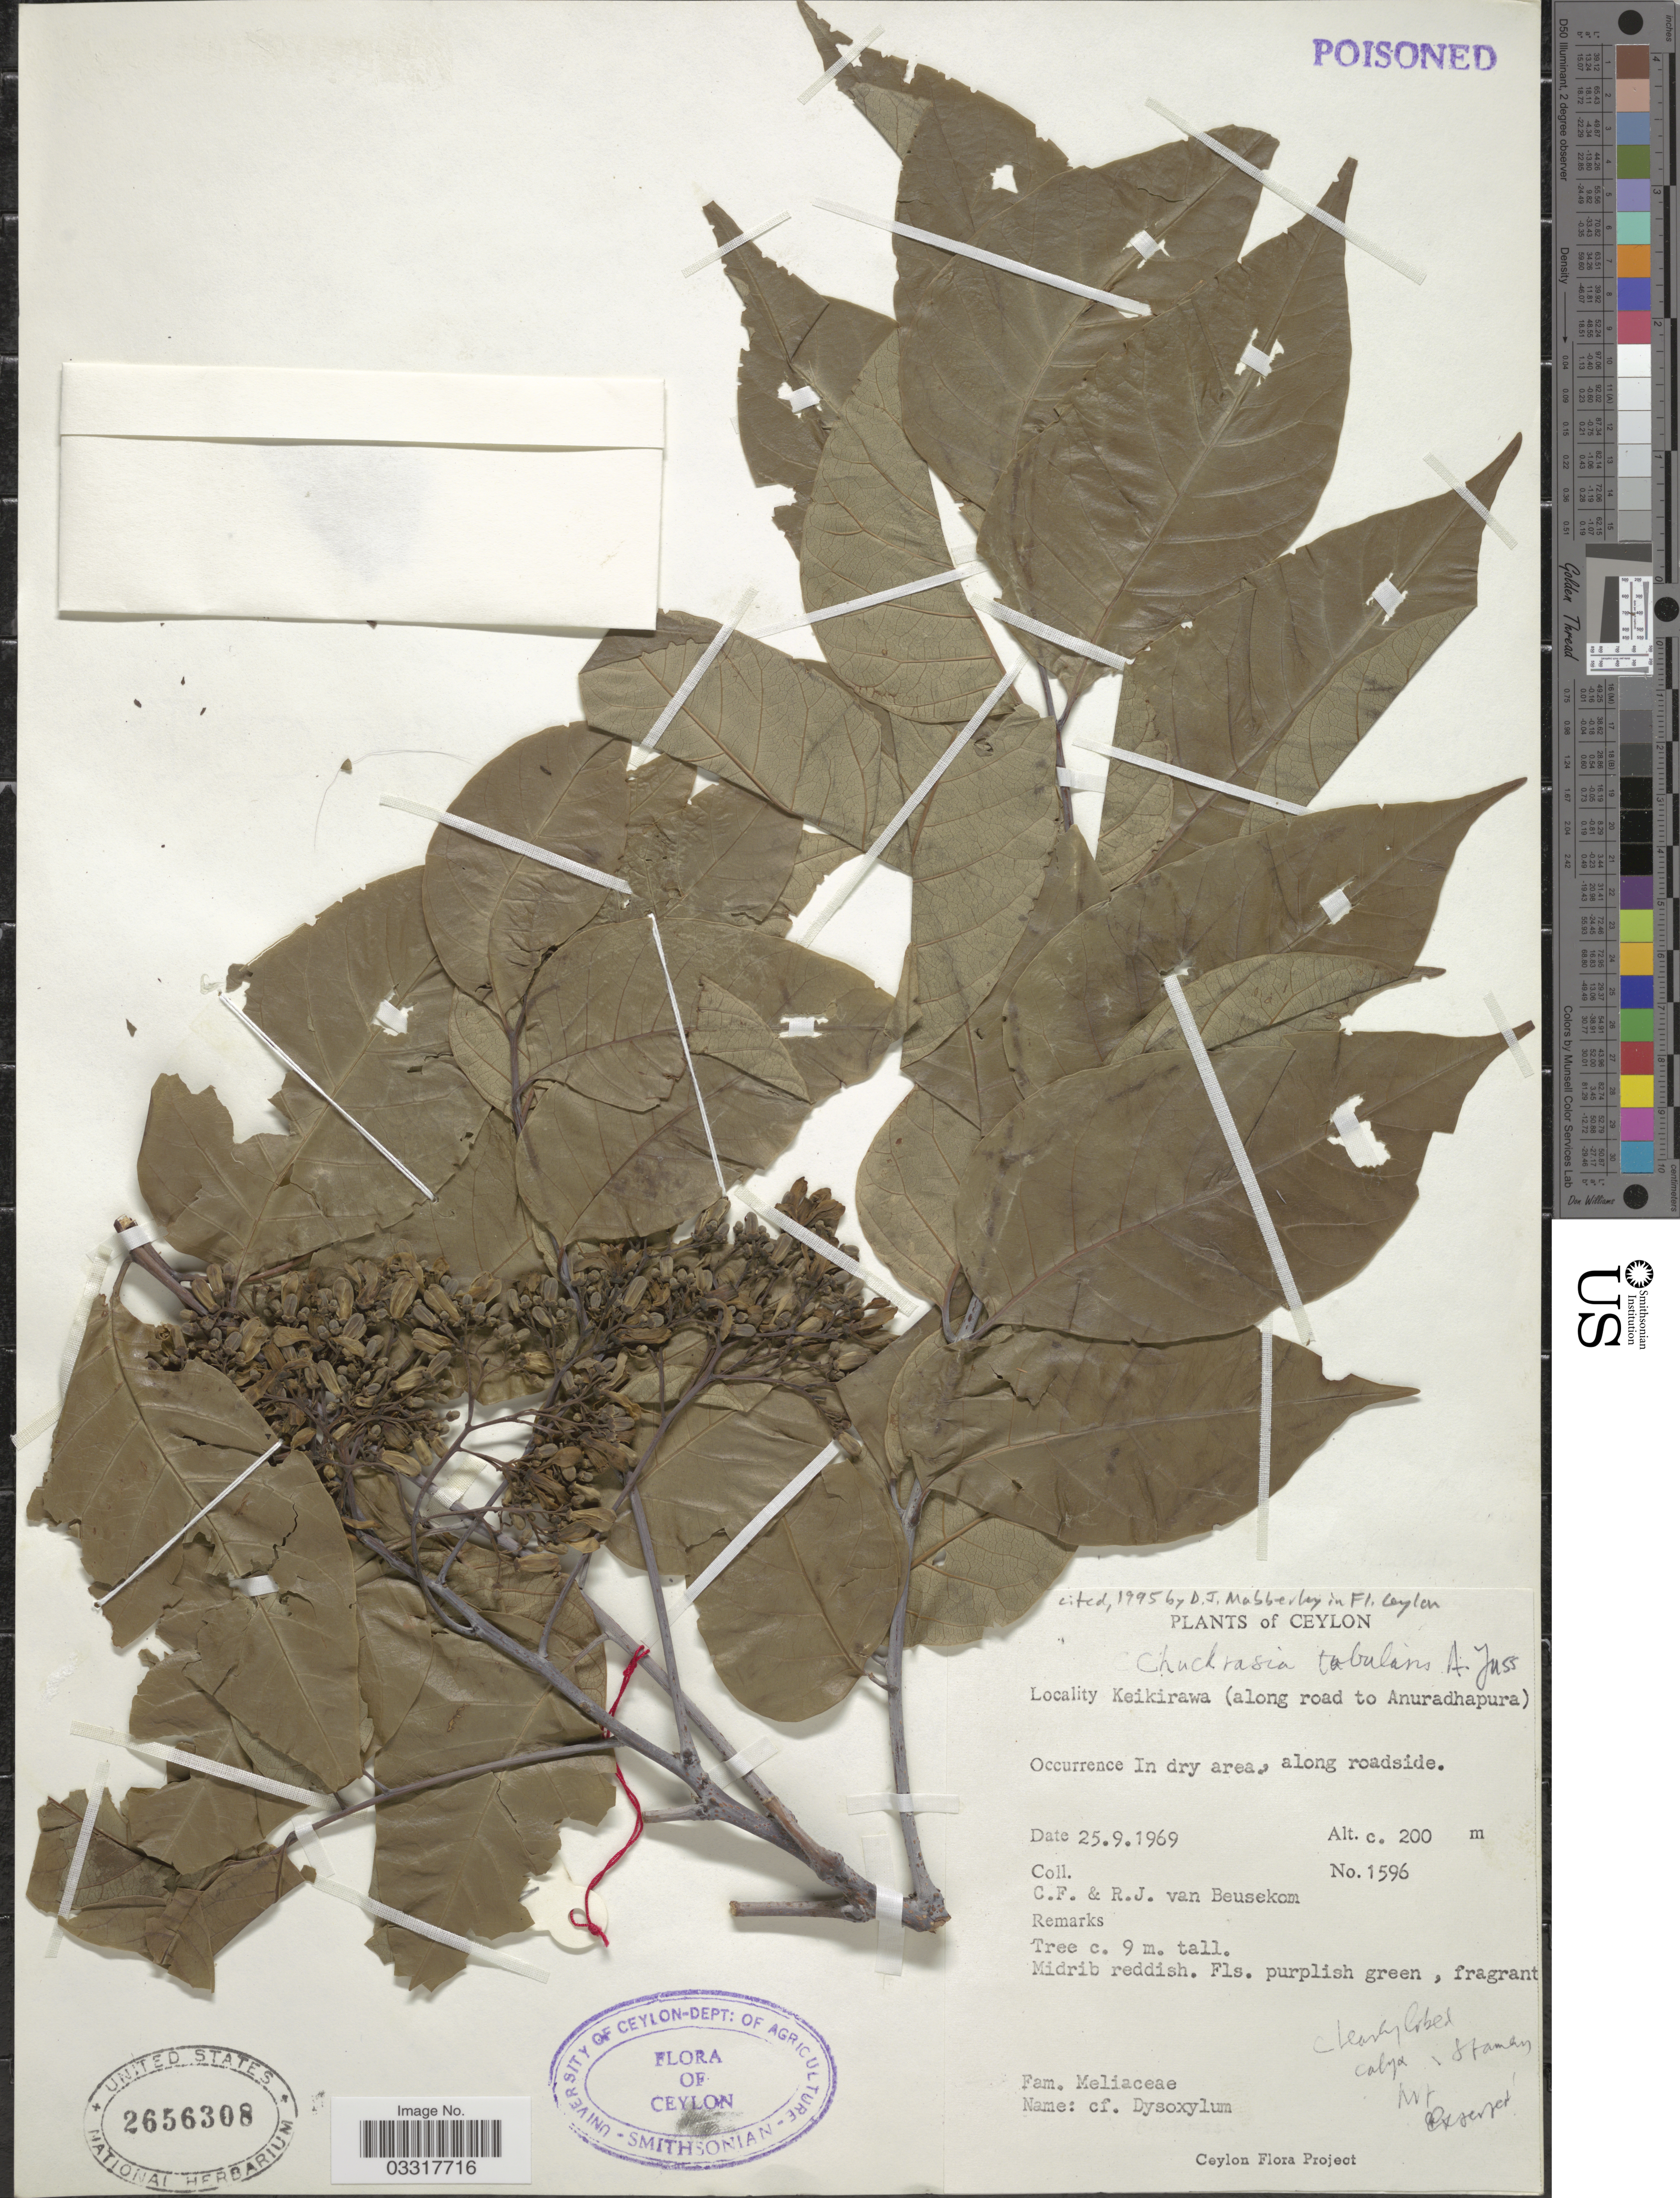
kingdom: Plantae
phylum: Tracheophyta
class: Magnoliopsida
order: Sapindales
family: Meliaceae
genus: Chukrasia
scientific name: Chukrasia tabularis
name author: A. Juss.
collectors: C. F. Beusekom & R. Van Beusekom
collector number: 1596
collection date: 1969-09-25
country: Sri Lanka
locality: Ceylon, Keikirawa (along road to Anuradhapura).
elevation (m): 200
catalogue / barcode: US 2656308